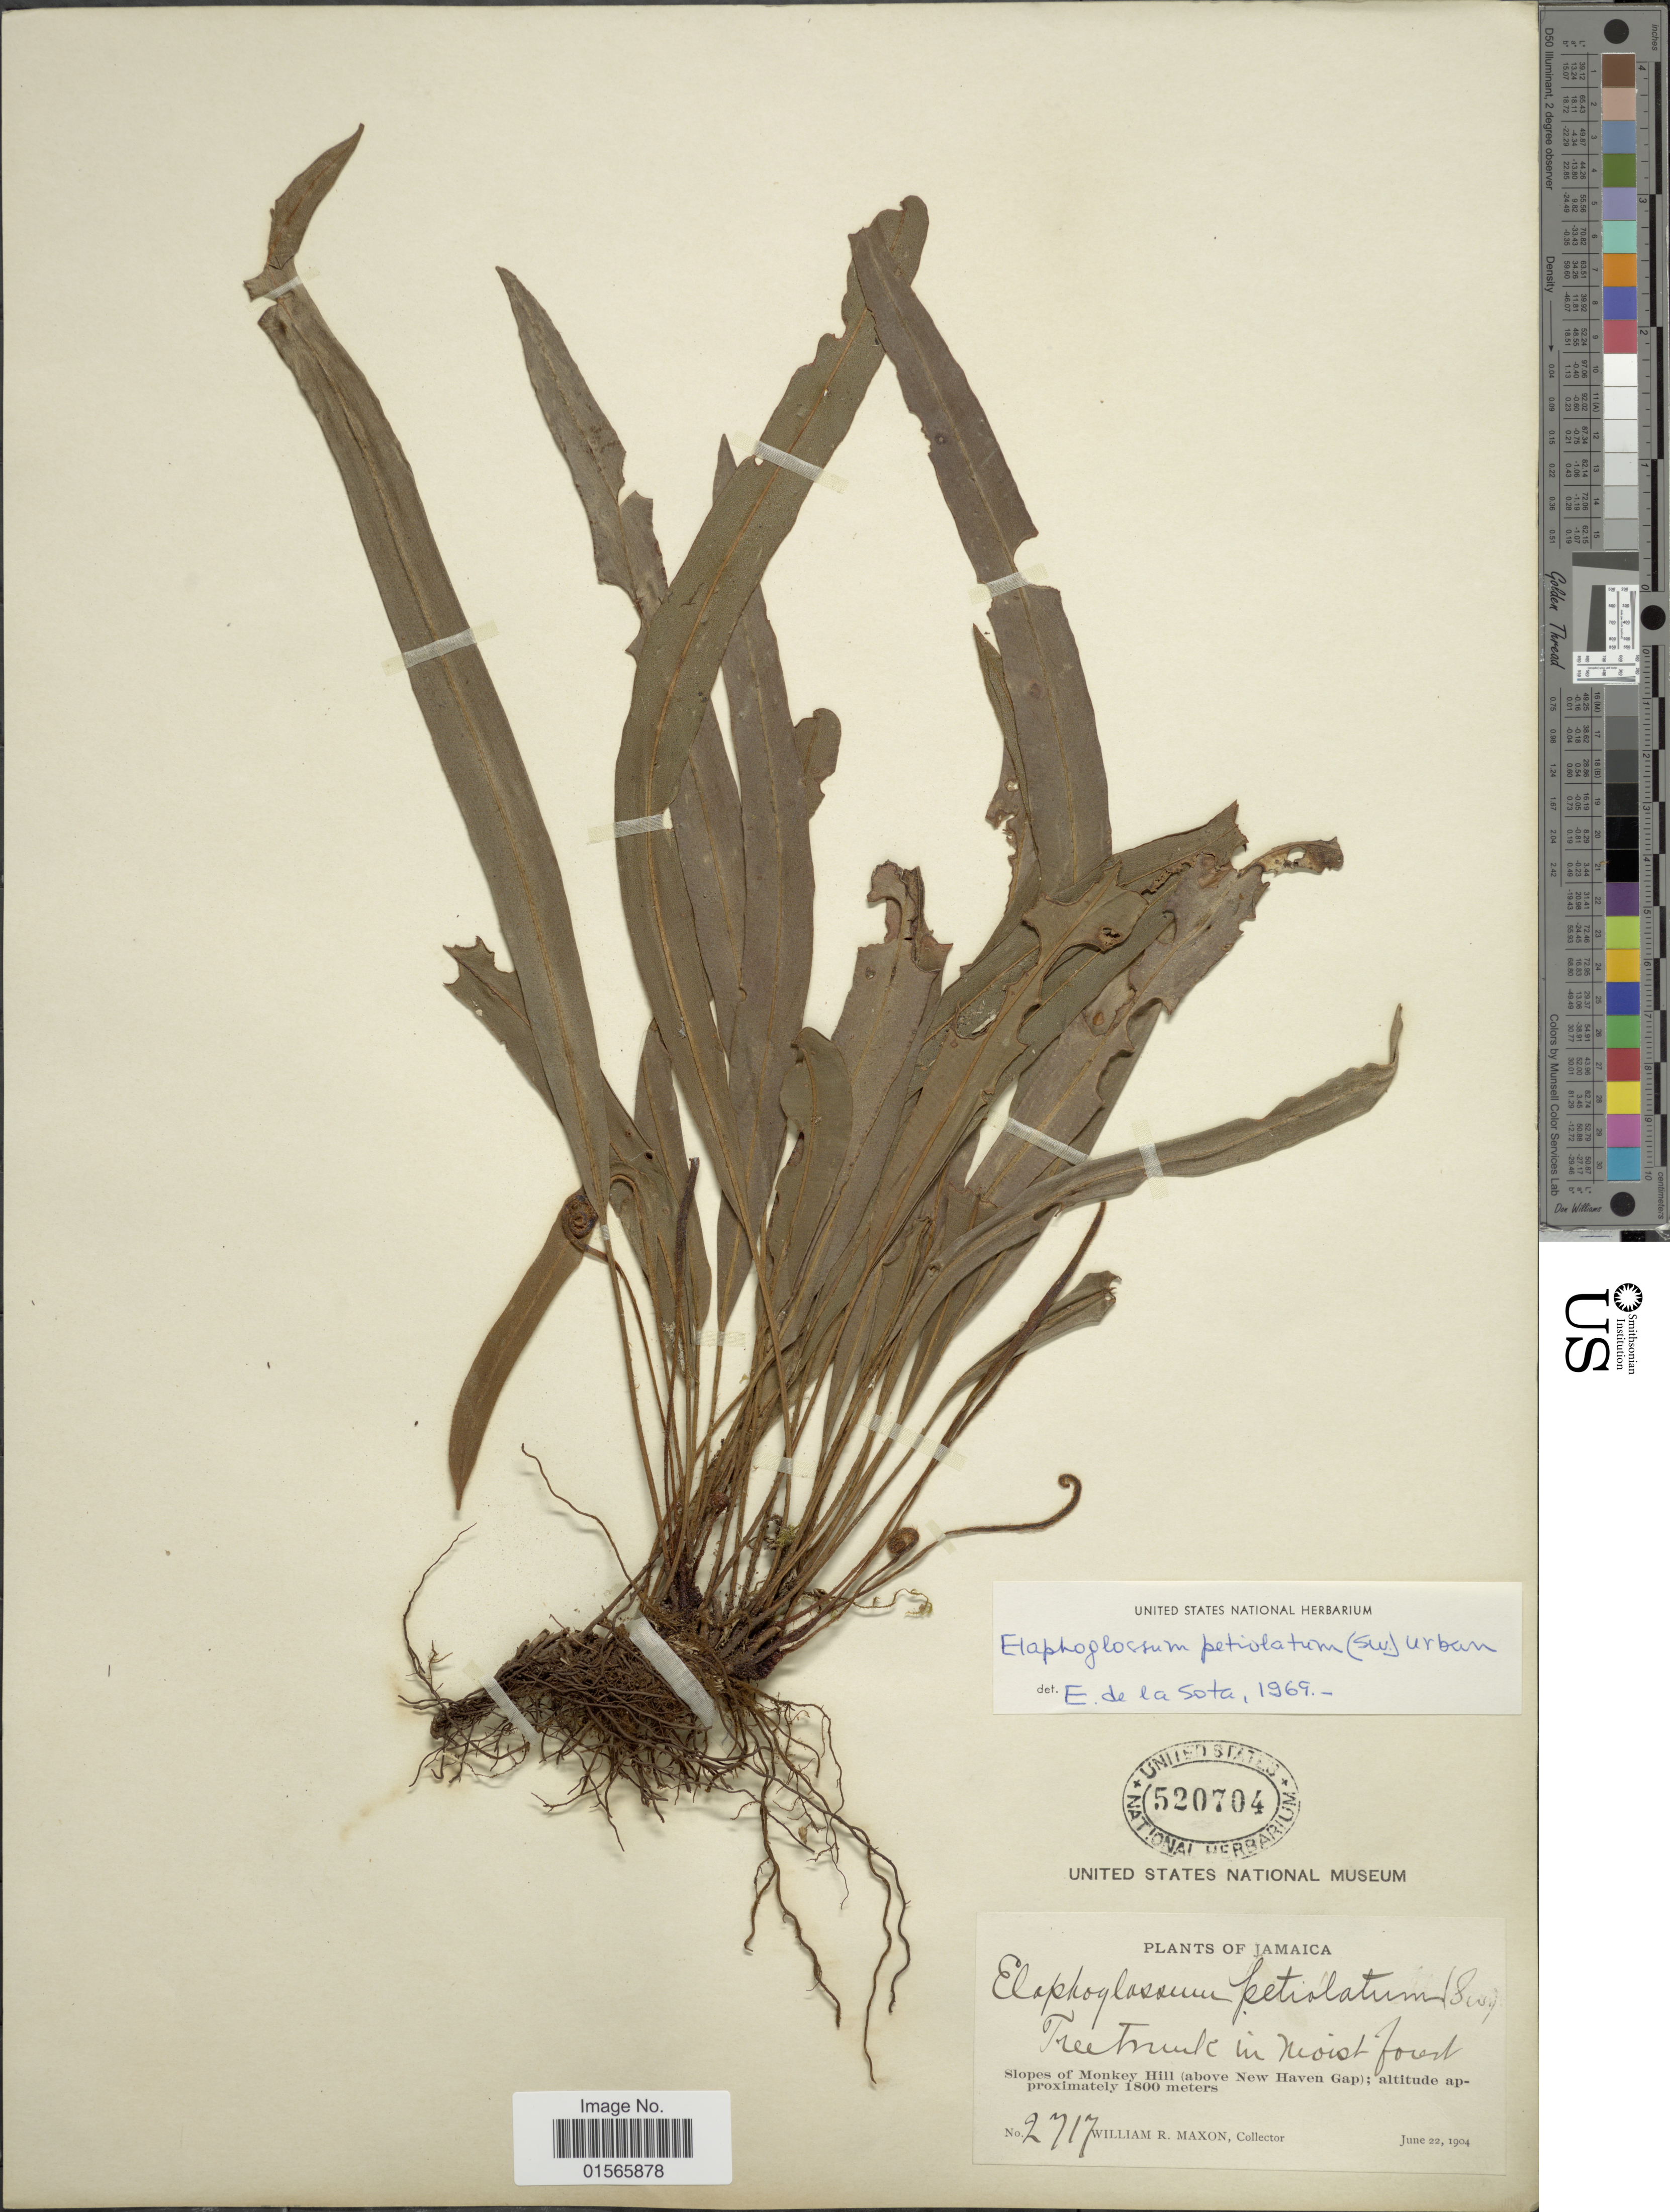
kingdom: Plantae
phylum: Tracheophyta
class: Polypodiopsida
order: Polypodiales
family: Dryopteridaceae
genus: Elaphoglossum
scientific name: Elaphoglossum peltatum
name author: (Sw.) Urb.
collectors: W. R. Maxon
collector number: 2717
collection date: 1904-06-22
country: Jamaica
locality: Slopes of Monkey Hill (above New Haven Gap)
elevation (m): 1800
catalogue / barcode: US 520704